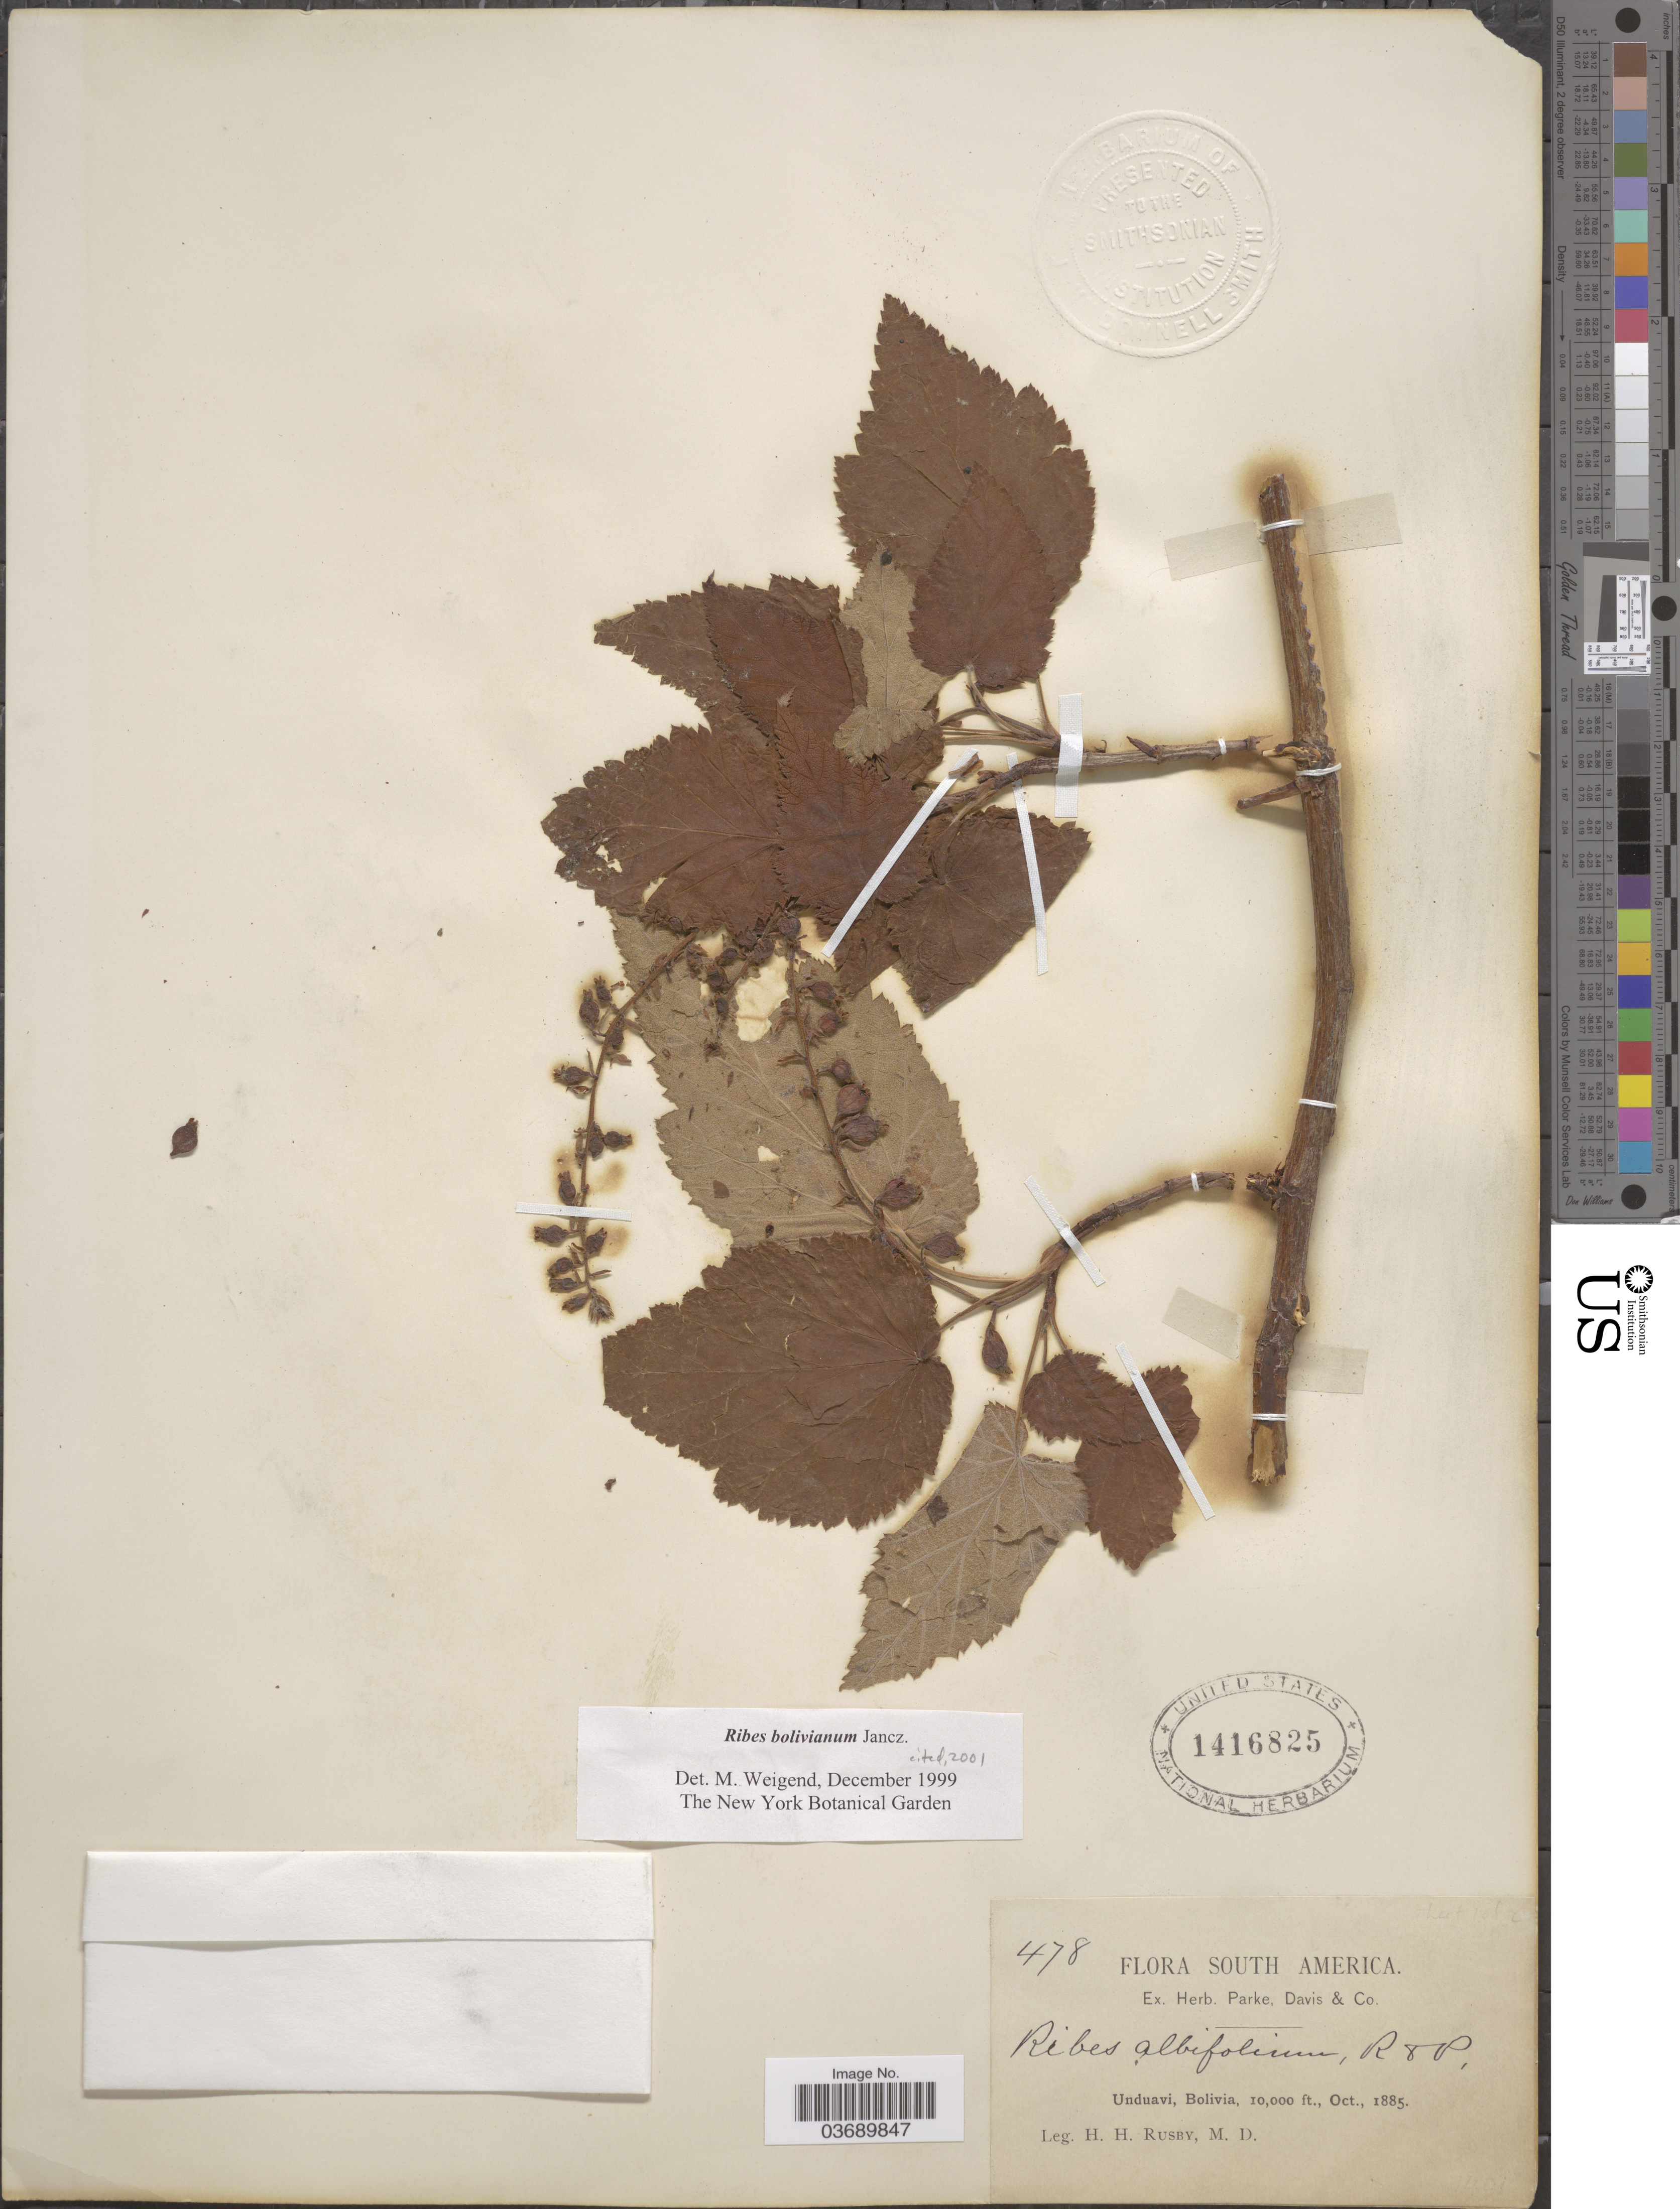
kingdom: Plantae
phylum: Tracheophyta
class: Magnoliopsida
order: Saxifragales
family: Grossulariaceae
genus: Ribes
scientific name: Ribes bolivianum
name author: Jancz.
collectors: H. H. Rusby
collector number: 478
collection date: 1885-10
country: Bolivia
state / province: La Paz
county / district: Nor Yungas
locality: Unduavi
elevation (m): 3048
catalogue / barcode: US 1416825